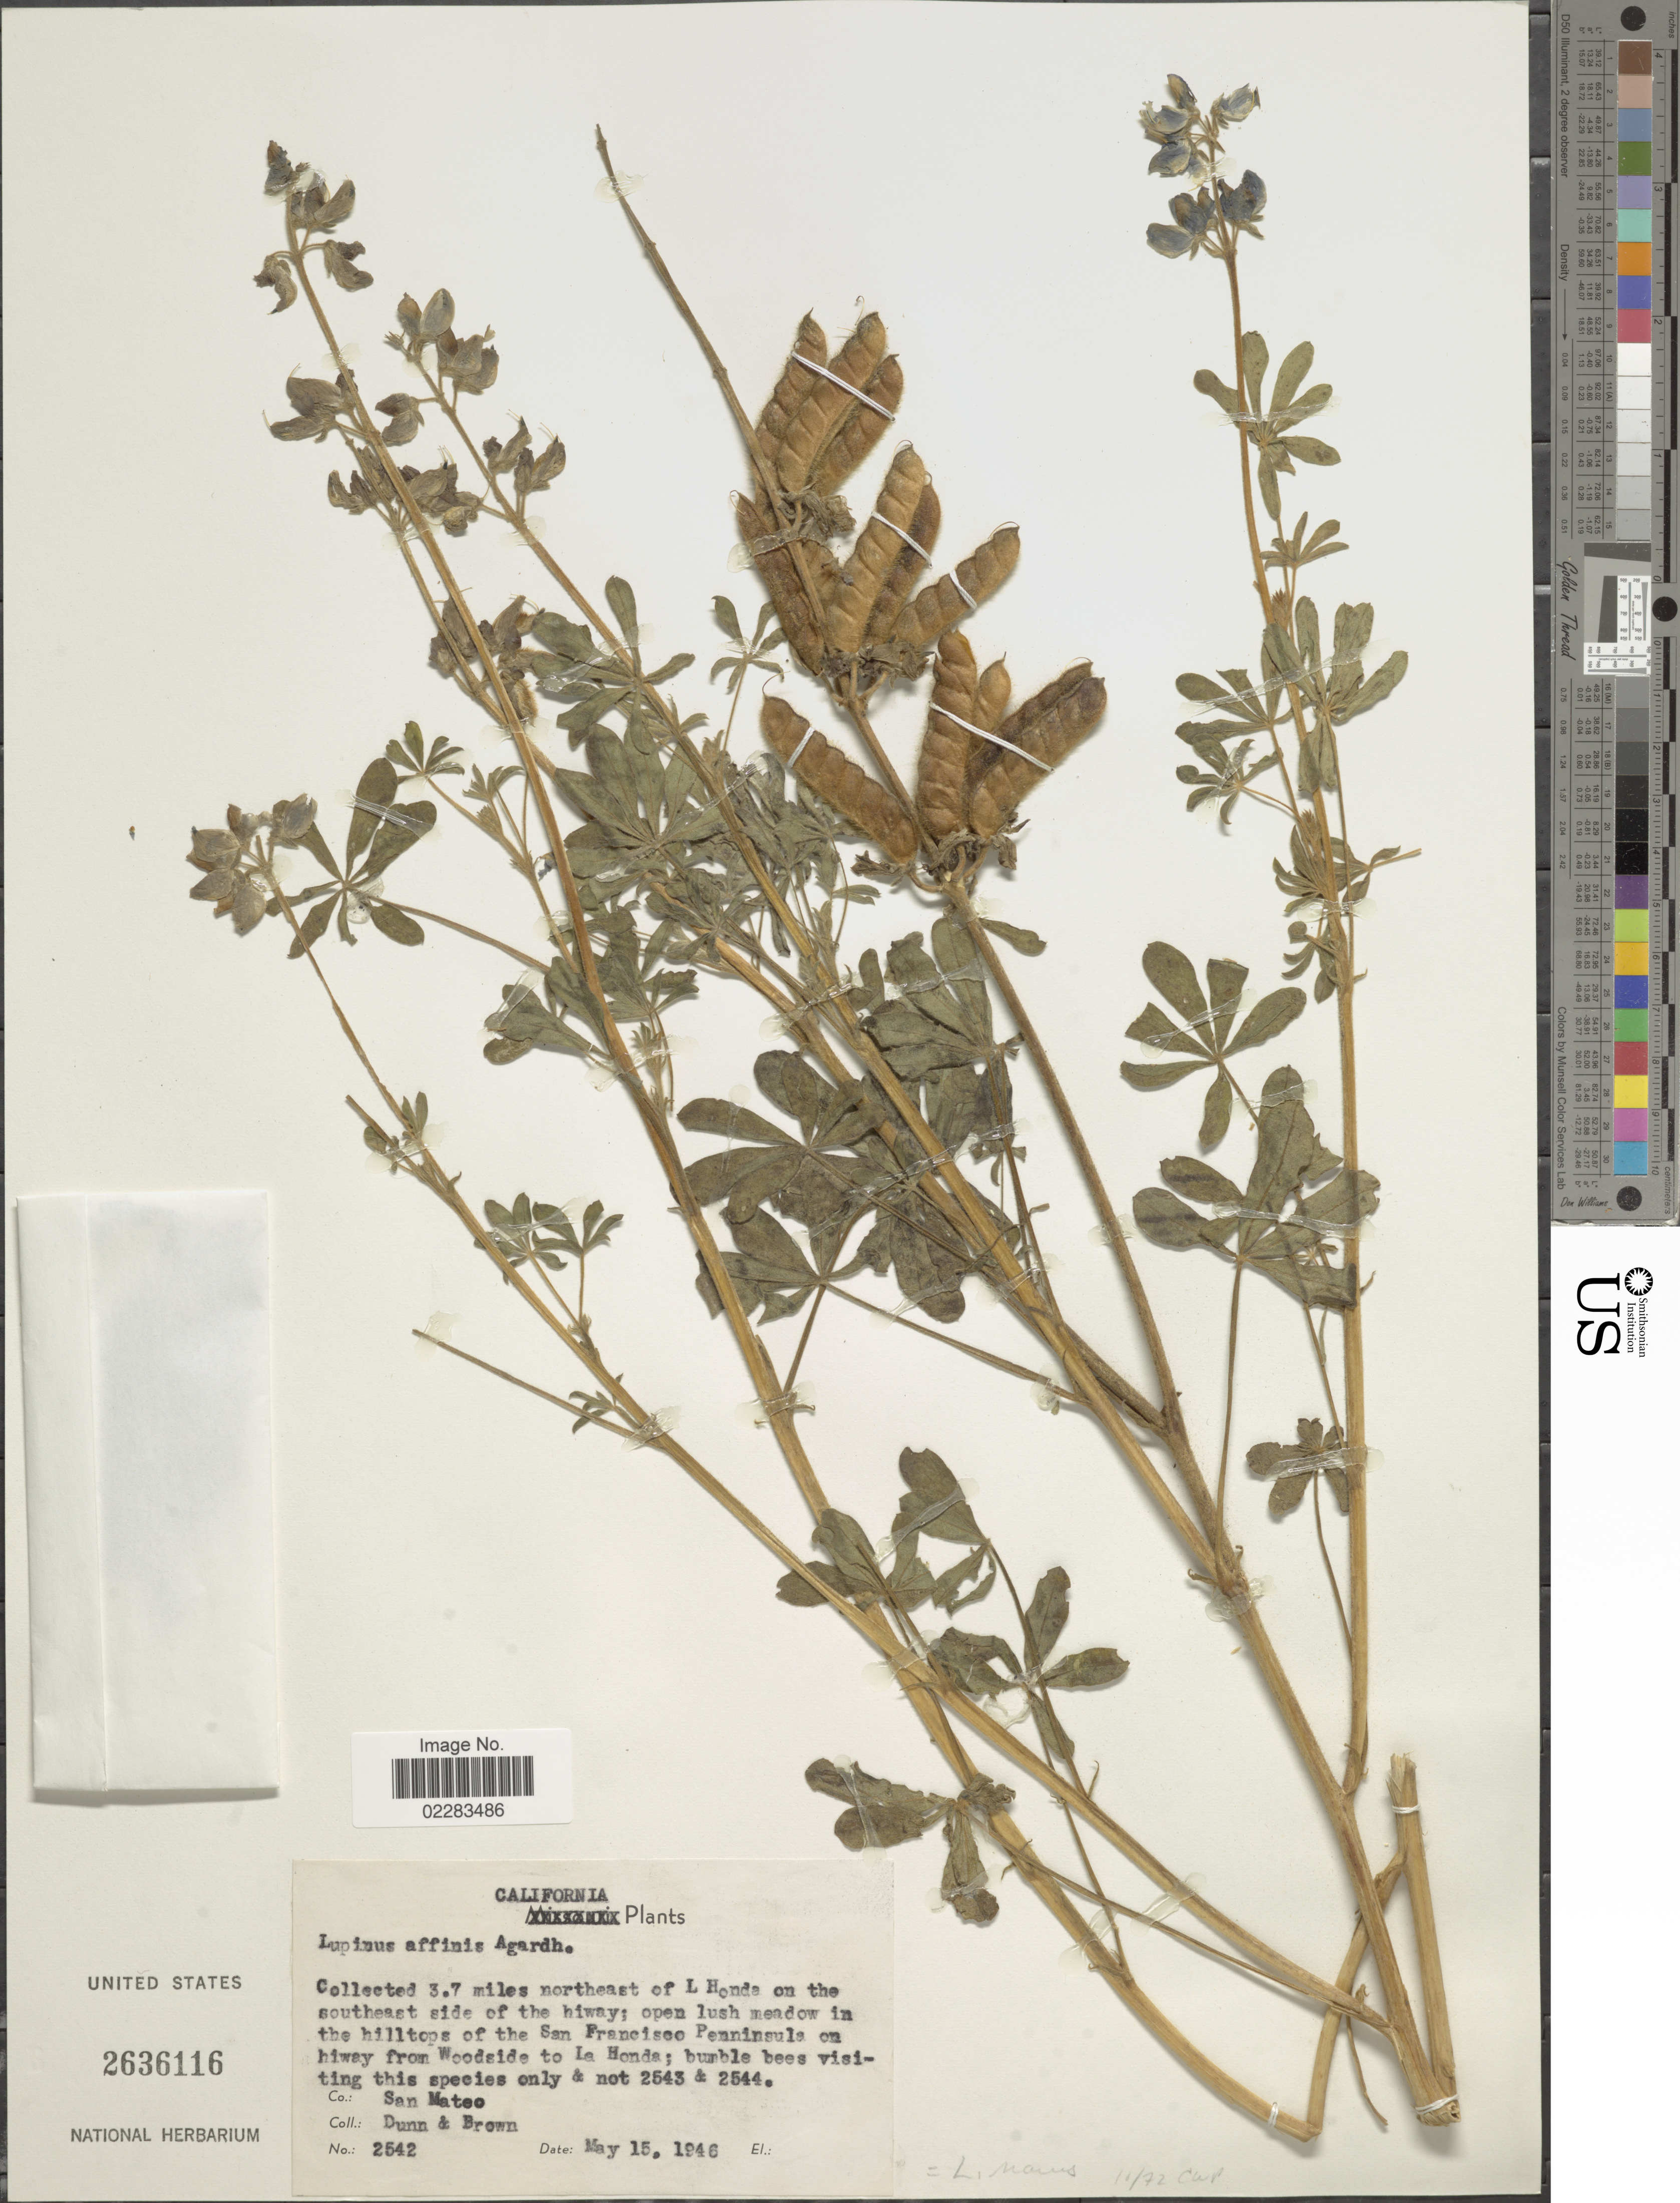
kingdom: Plantae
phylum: Tracheophyta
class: Magnoliopsida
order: Fabales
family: Fabaceae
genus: Lupinus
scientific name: Lupinus affinis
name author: J. Agardh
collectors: Dunn, -- & -- Brown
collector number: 2542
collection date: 1946-05-15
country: United States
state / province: California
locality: Collected 3.7 miles northeast of L Honda on the southeast side of the hiway. Co.: San Mateo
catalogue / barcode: US 2636116